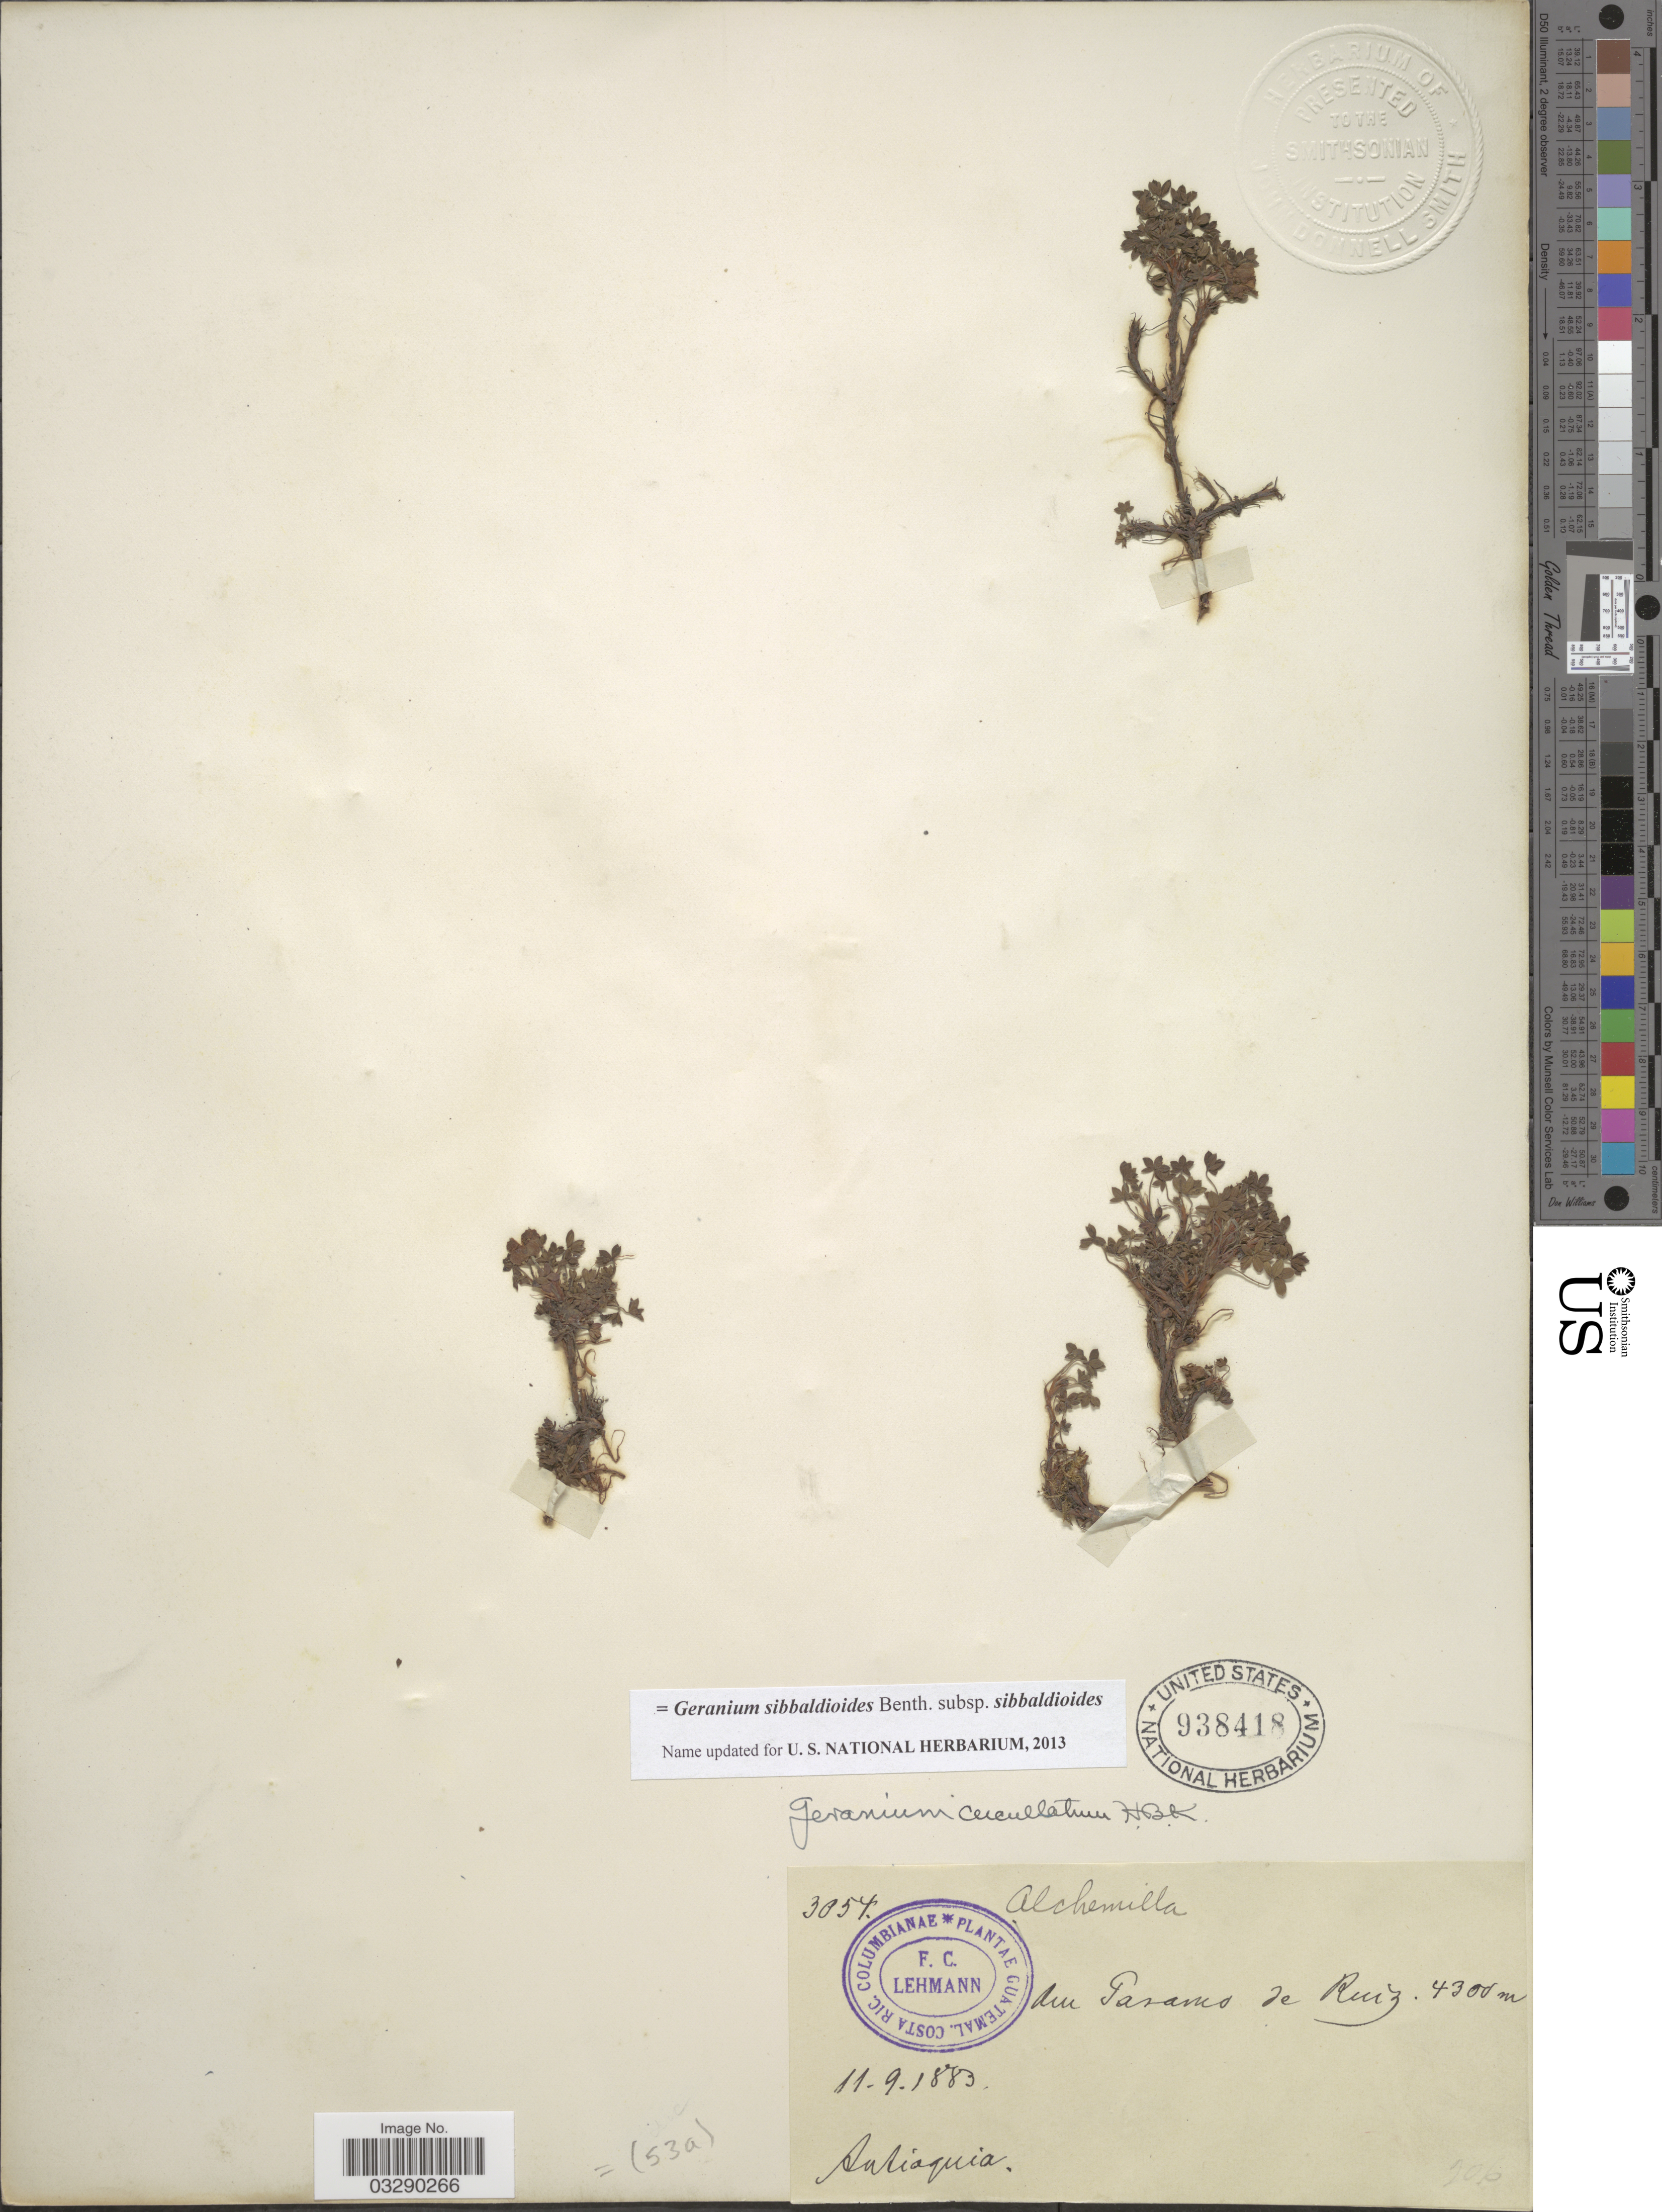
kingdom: Plantae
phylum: Tracheophyta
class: Magnoliopsida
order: Geraniales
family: Geraniaceae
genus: Geranium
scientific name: Geranium sibbaldioides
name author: Benth.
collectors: F. C. Lehmann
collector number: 3054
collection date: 1883-09-11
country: Colombia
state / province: Antioquia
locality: Am Paramo de Ruiz.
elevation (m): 4300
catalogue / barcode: US 938418